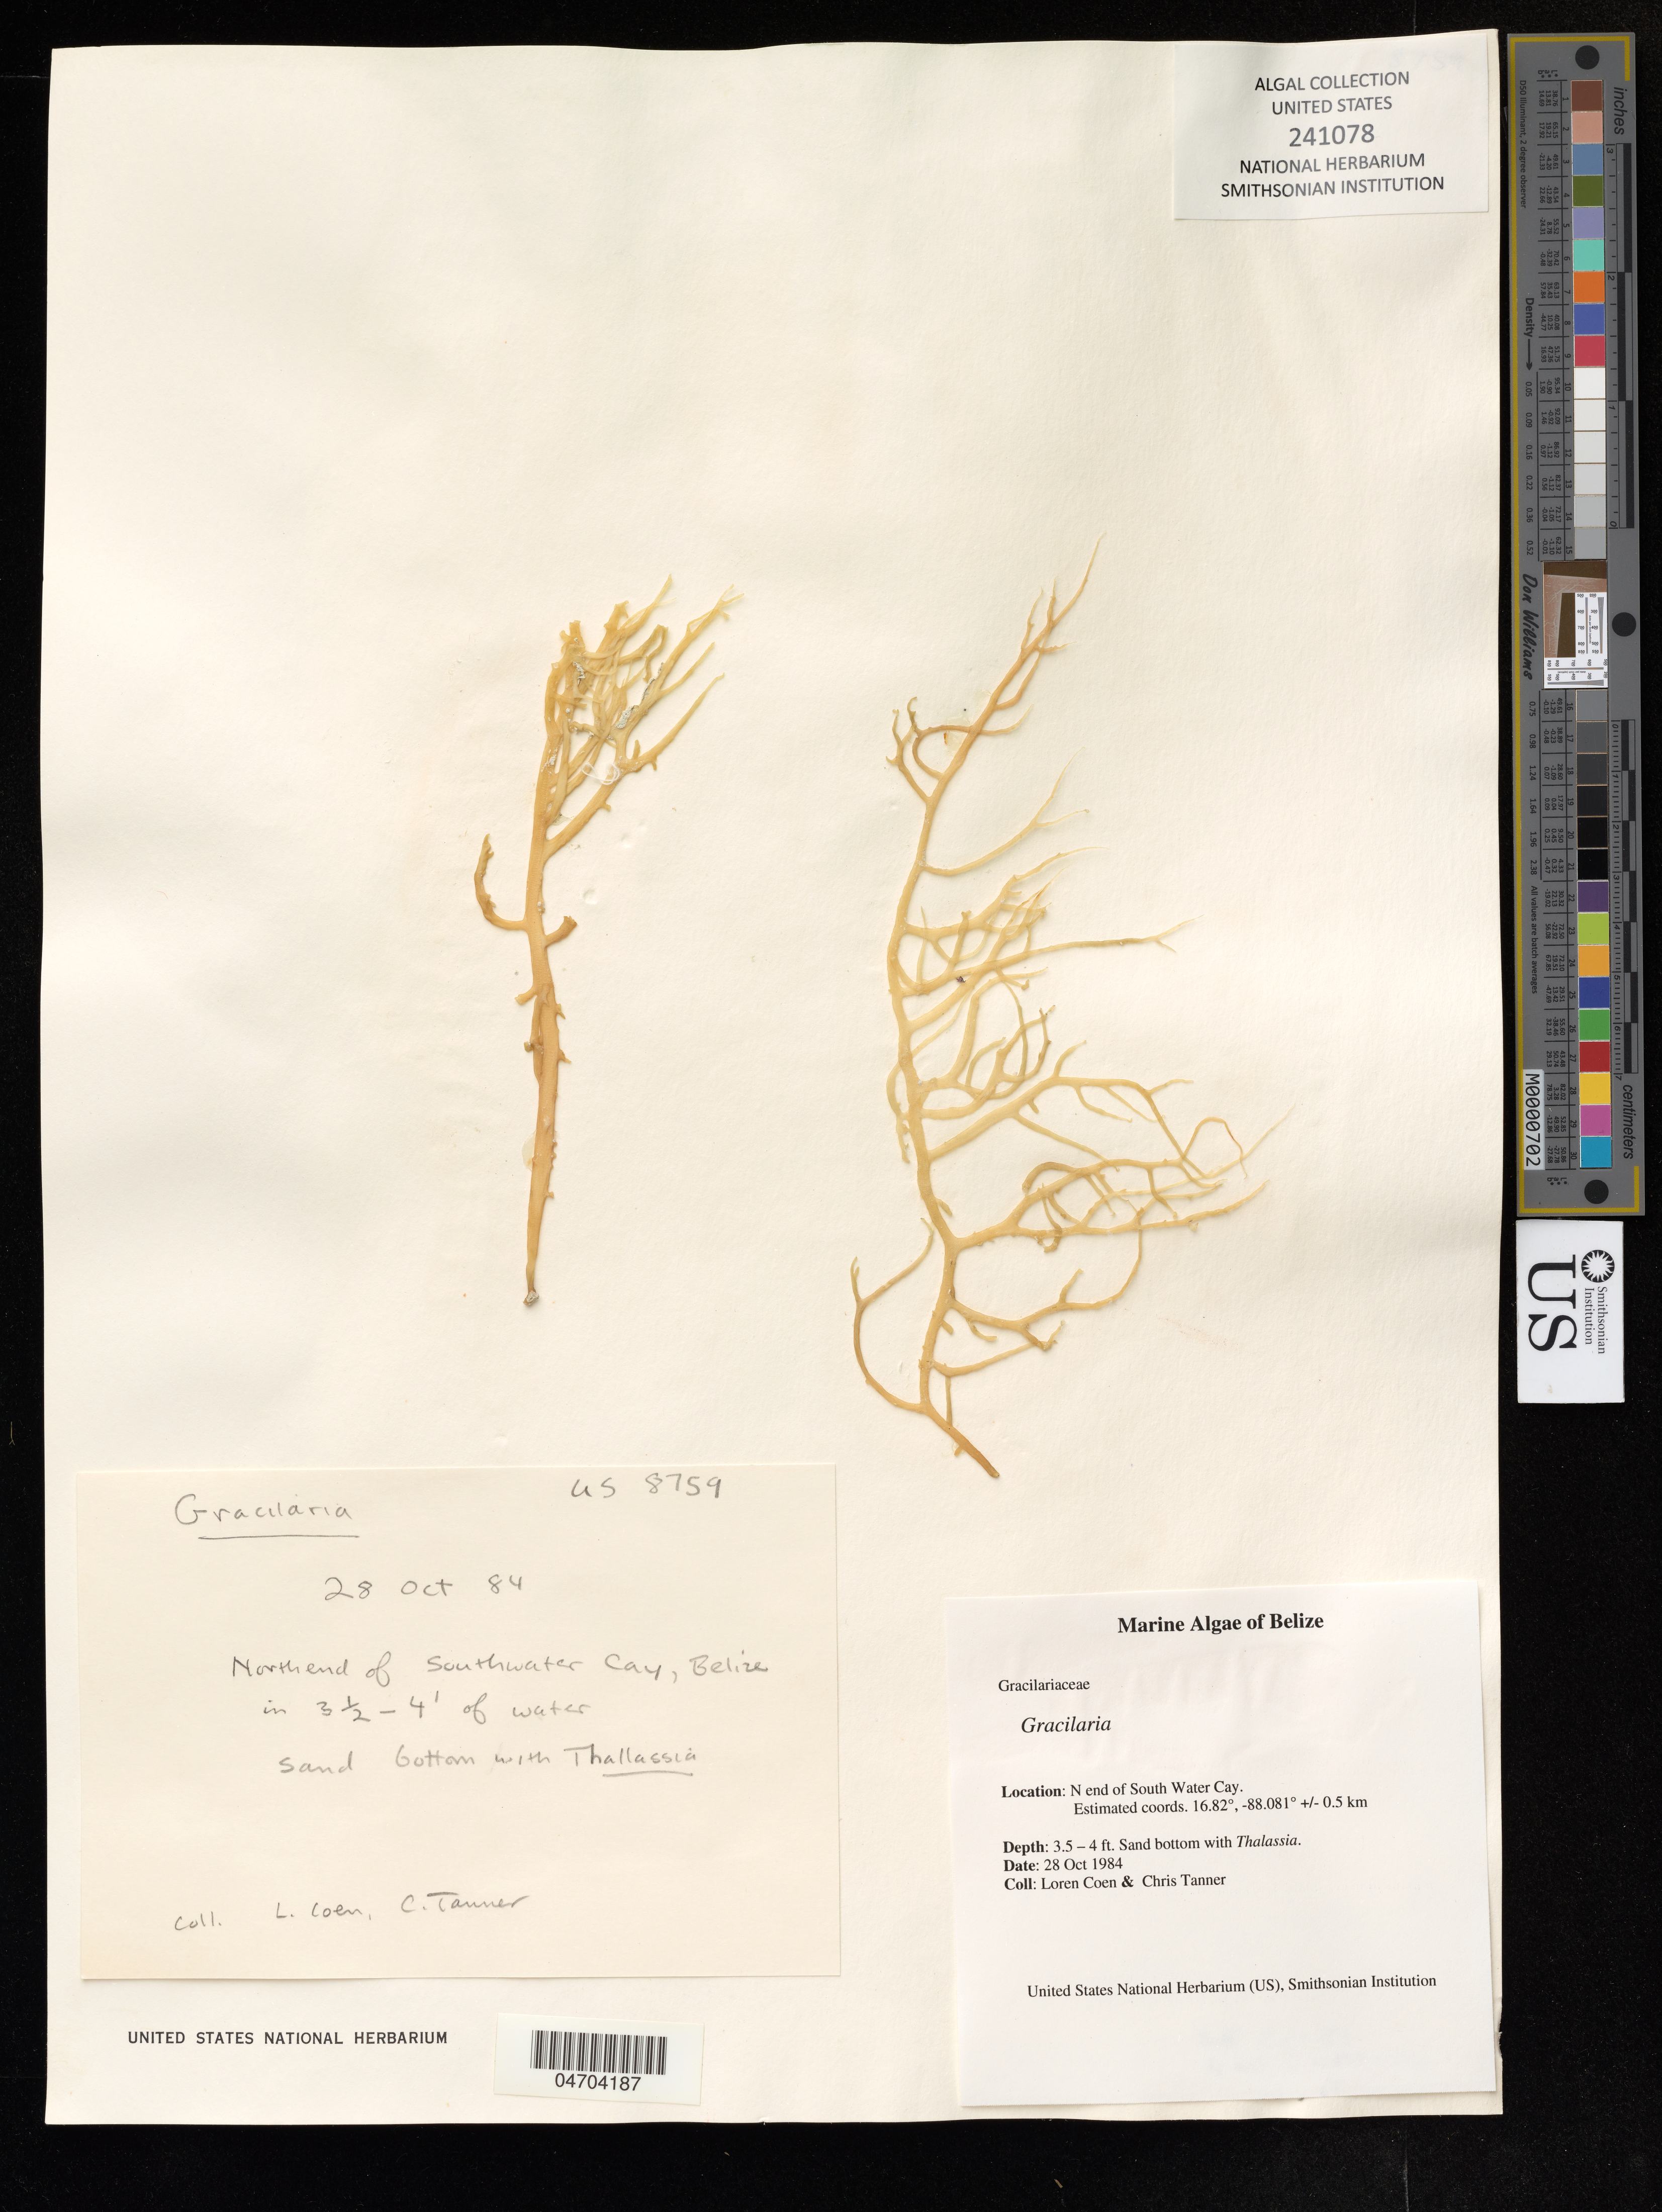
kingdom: Plantae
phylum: Rhodophyta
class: Florideophyceae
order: Gracilariales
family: Gracilariaceae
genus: Gracilaria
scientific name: Gracilaria sp.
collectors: L. Coen & C. Tanner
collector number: US 8759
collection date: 1984-10-28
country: Belize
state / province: Belize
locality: N end of South Water Cay.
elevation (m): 1.1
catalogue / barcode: US 241078